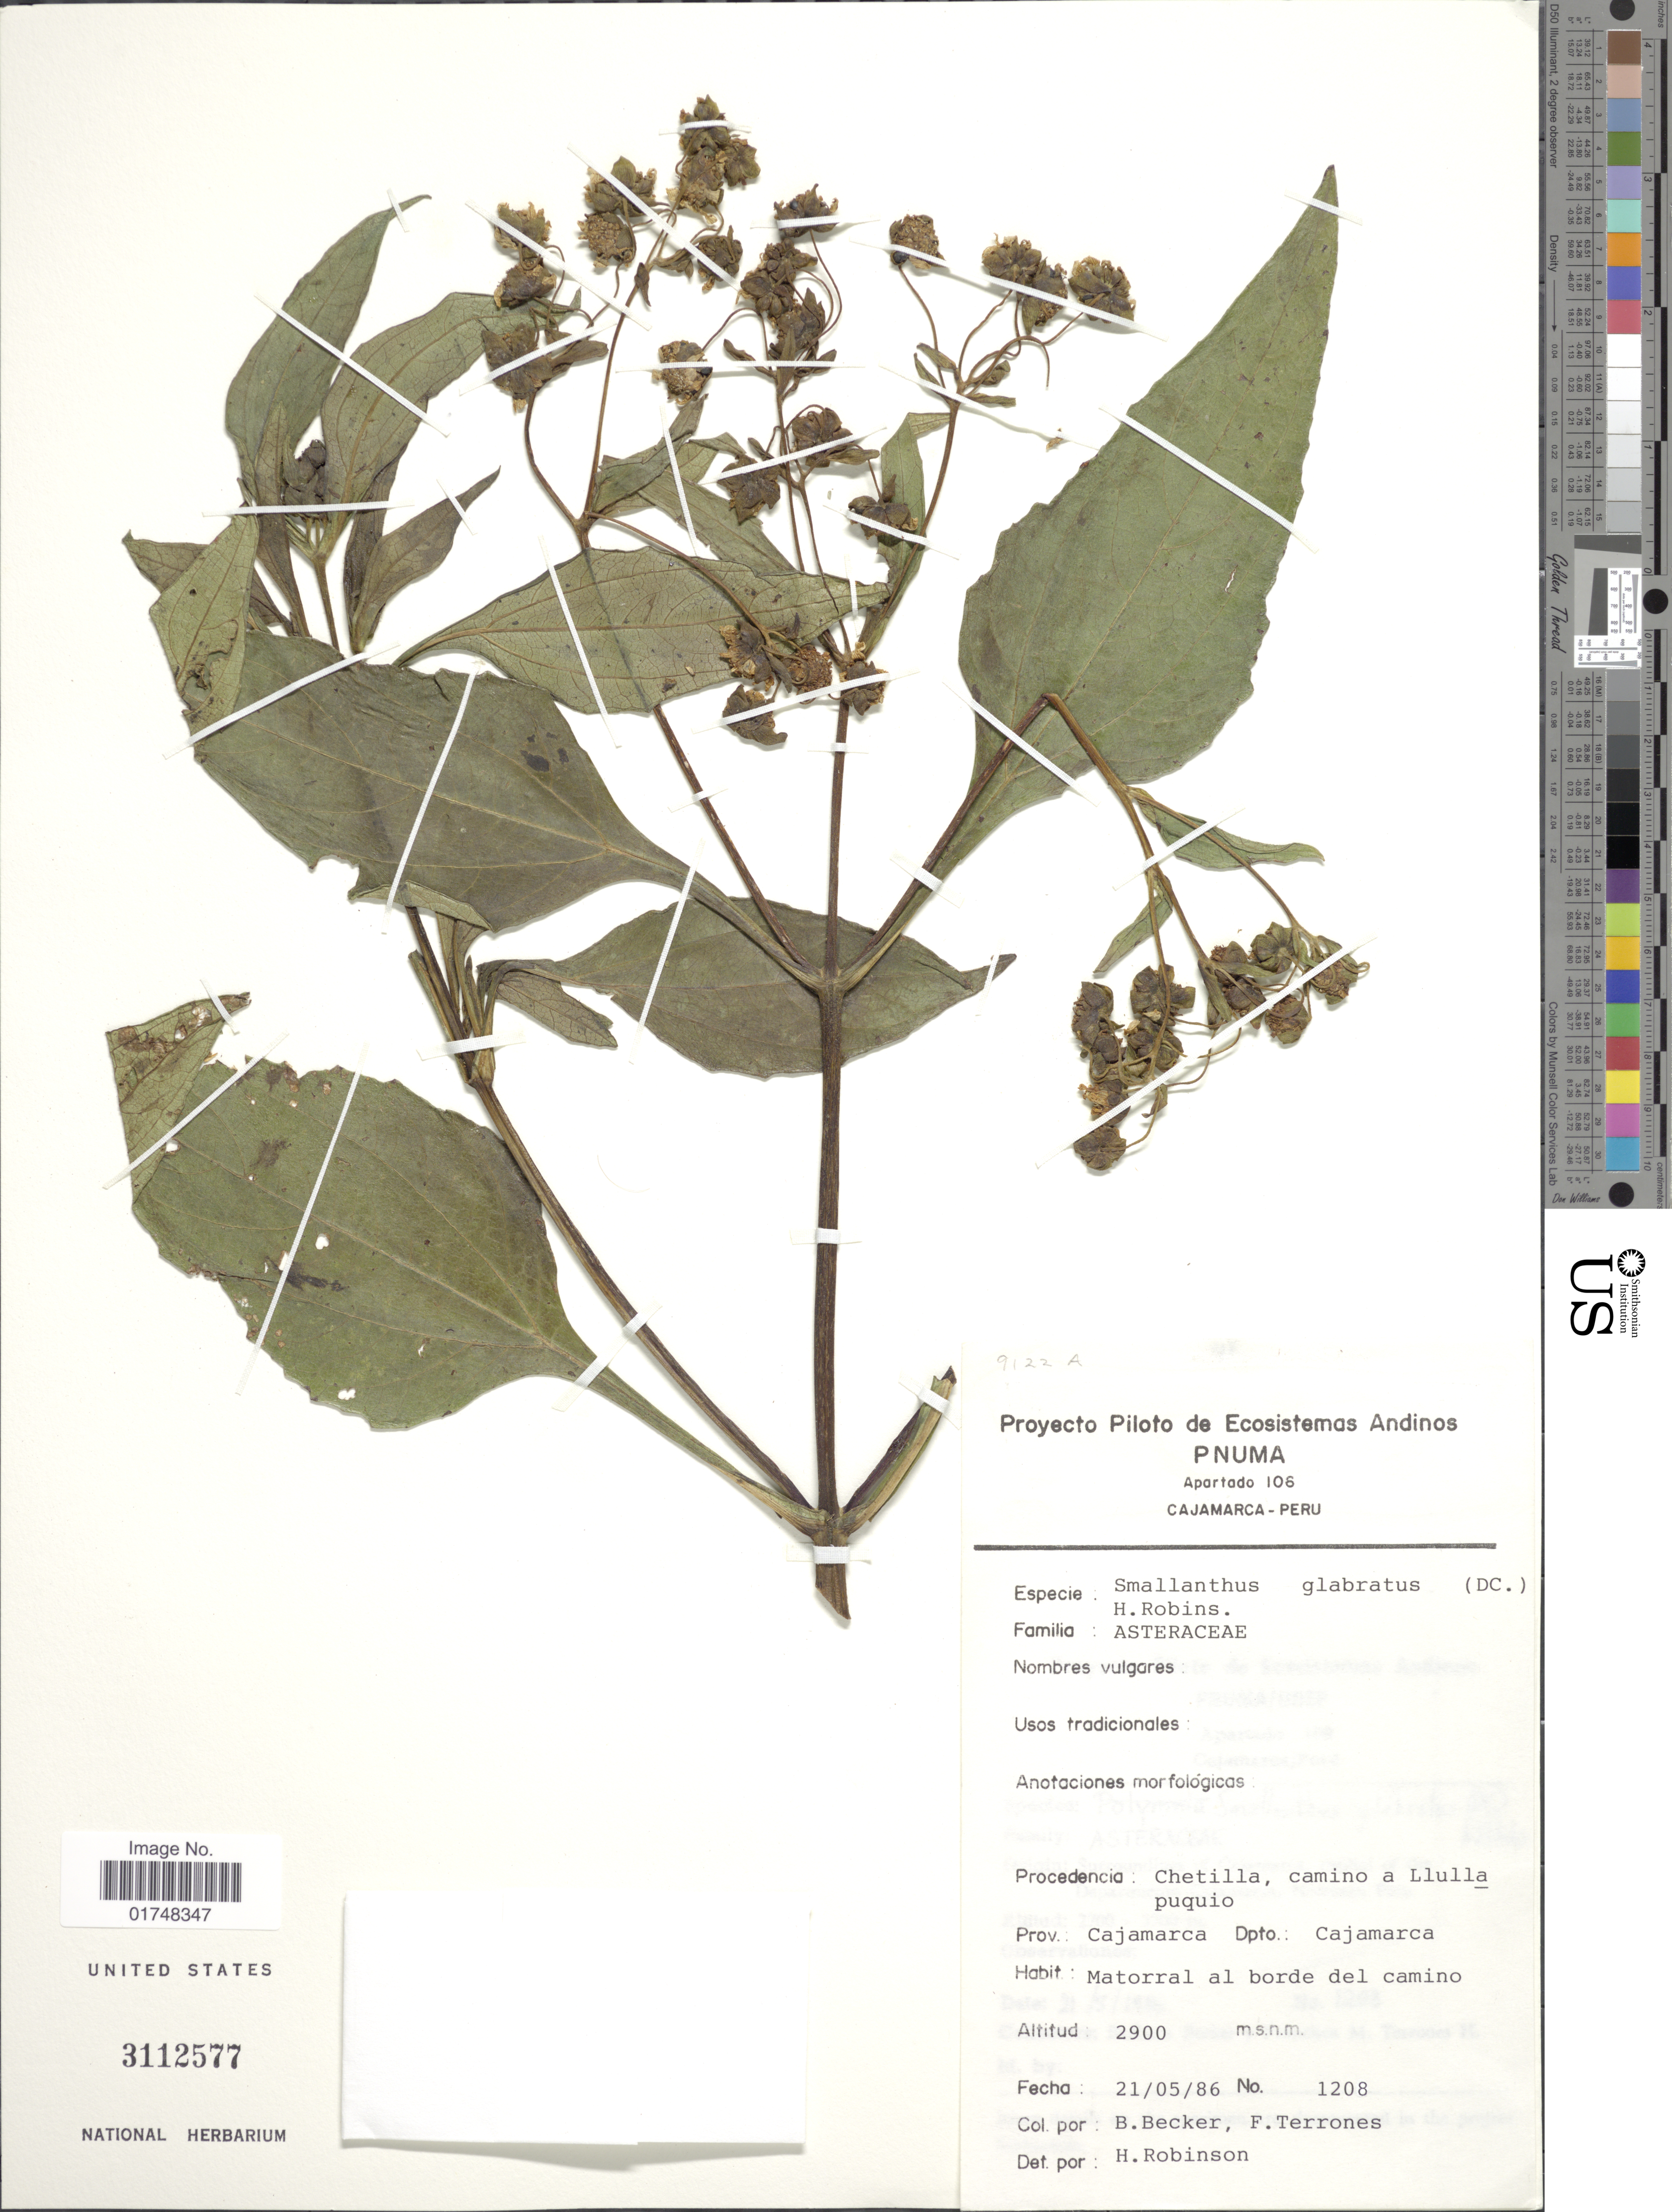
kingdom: Plantae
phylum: Tracheophyta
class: Magnoliopsida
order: Asterales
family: Asteraceae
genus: Smallanthus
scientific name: Smallanthus glabratus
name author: (DC.) H. Rob.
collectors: B. Becker & F. Terrones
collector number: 1208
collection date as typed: Transcribed d/m/y: 21/5/86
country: Peru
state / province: Cajamarca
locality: Chetilla, camino a Llulla puquio, Prov. Cajamarca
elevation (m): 2900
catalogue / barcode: US 3112577